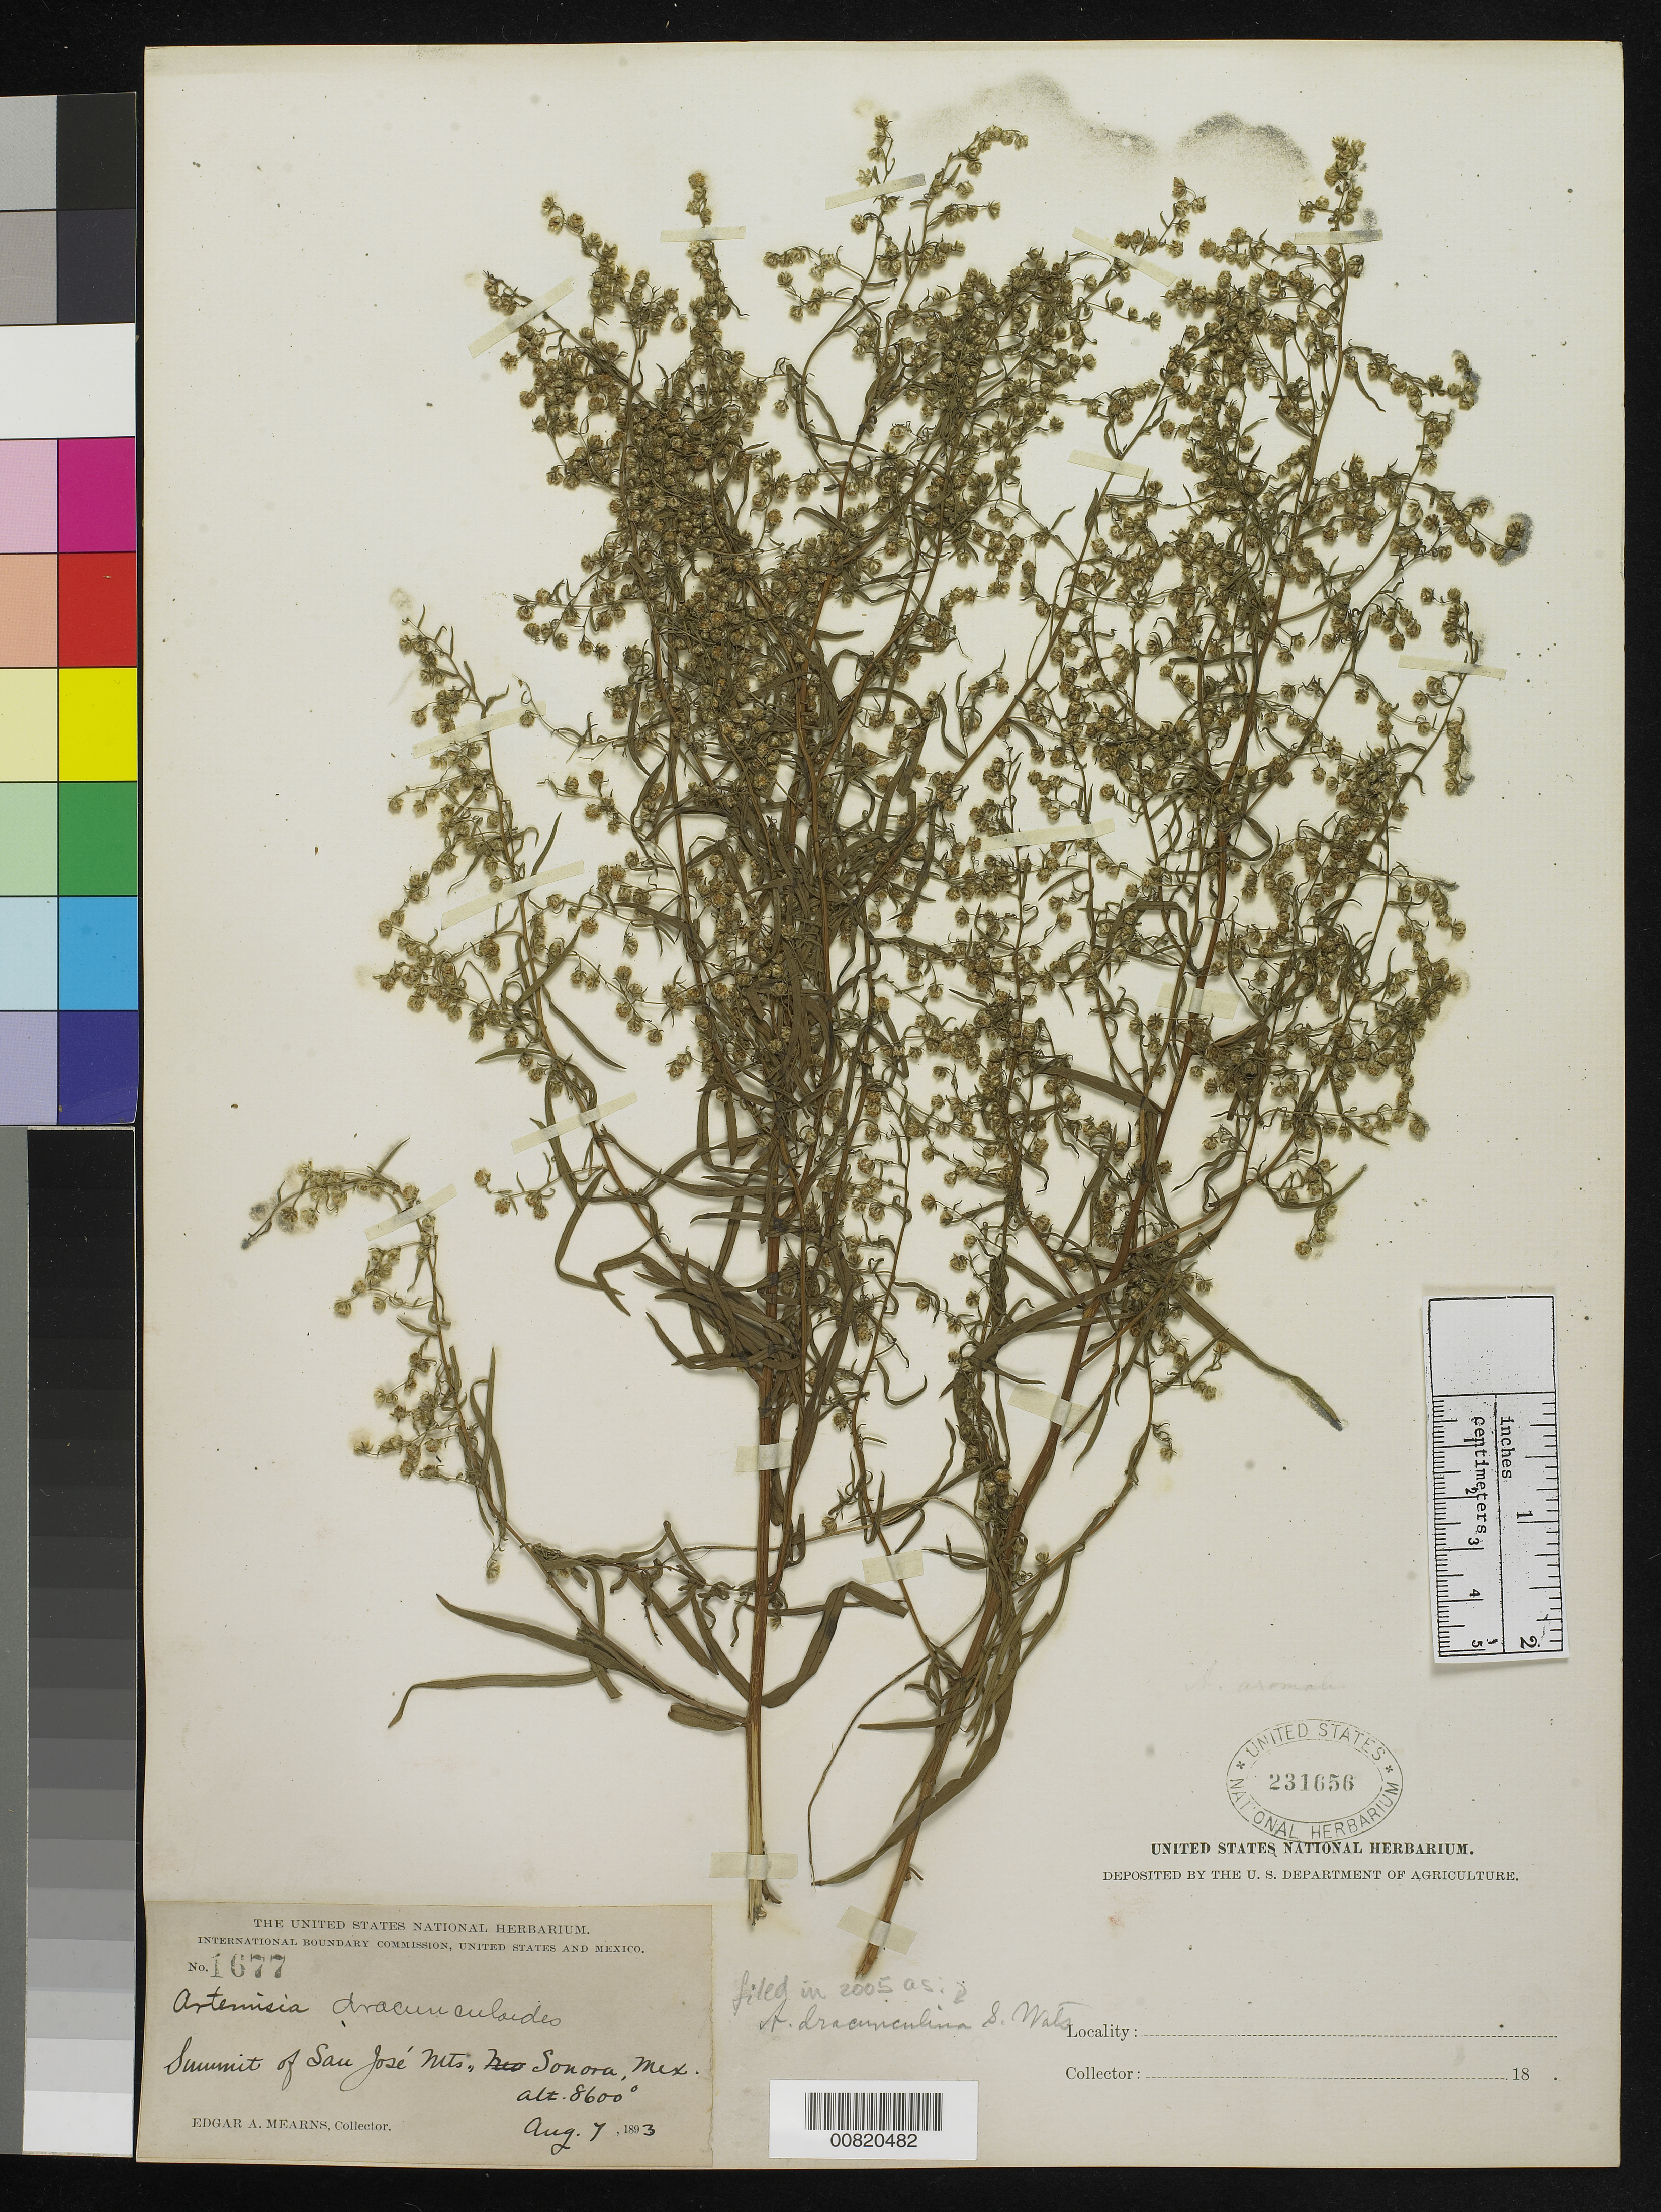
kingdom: Plantae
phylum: Tracheophyta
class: Magnoliopsida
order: Asterales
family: Asteraceae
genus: Artemisia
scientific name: Artemisia dracunculina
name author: S. Watson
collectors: E. A. Mearns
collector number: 1677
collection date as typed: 07 Aug 1893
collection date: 1893-08-07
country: Mexico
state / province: Sonora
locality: Summit of San José Mts., Sonora.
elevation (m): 2621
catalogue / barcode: US 231656